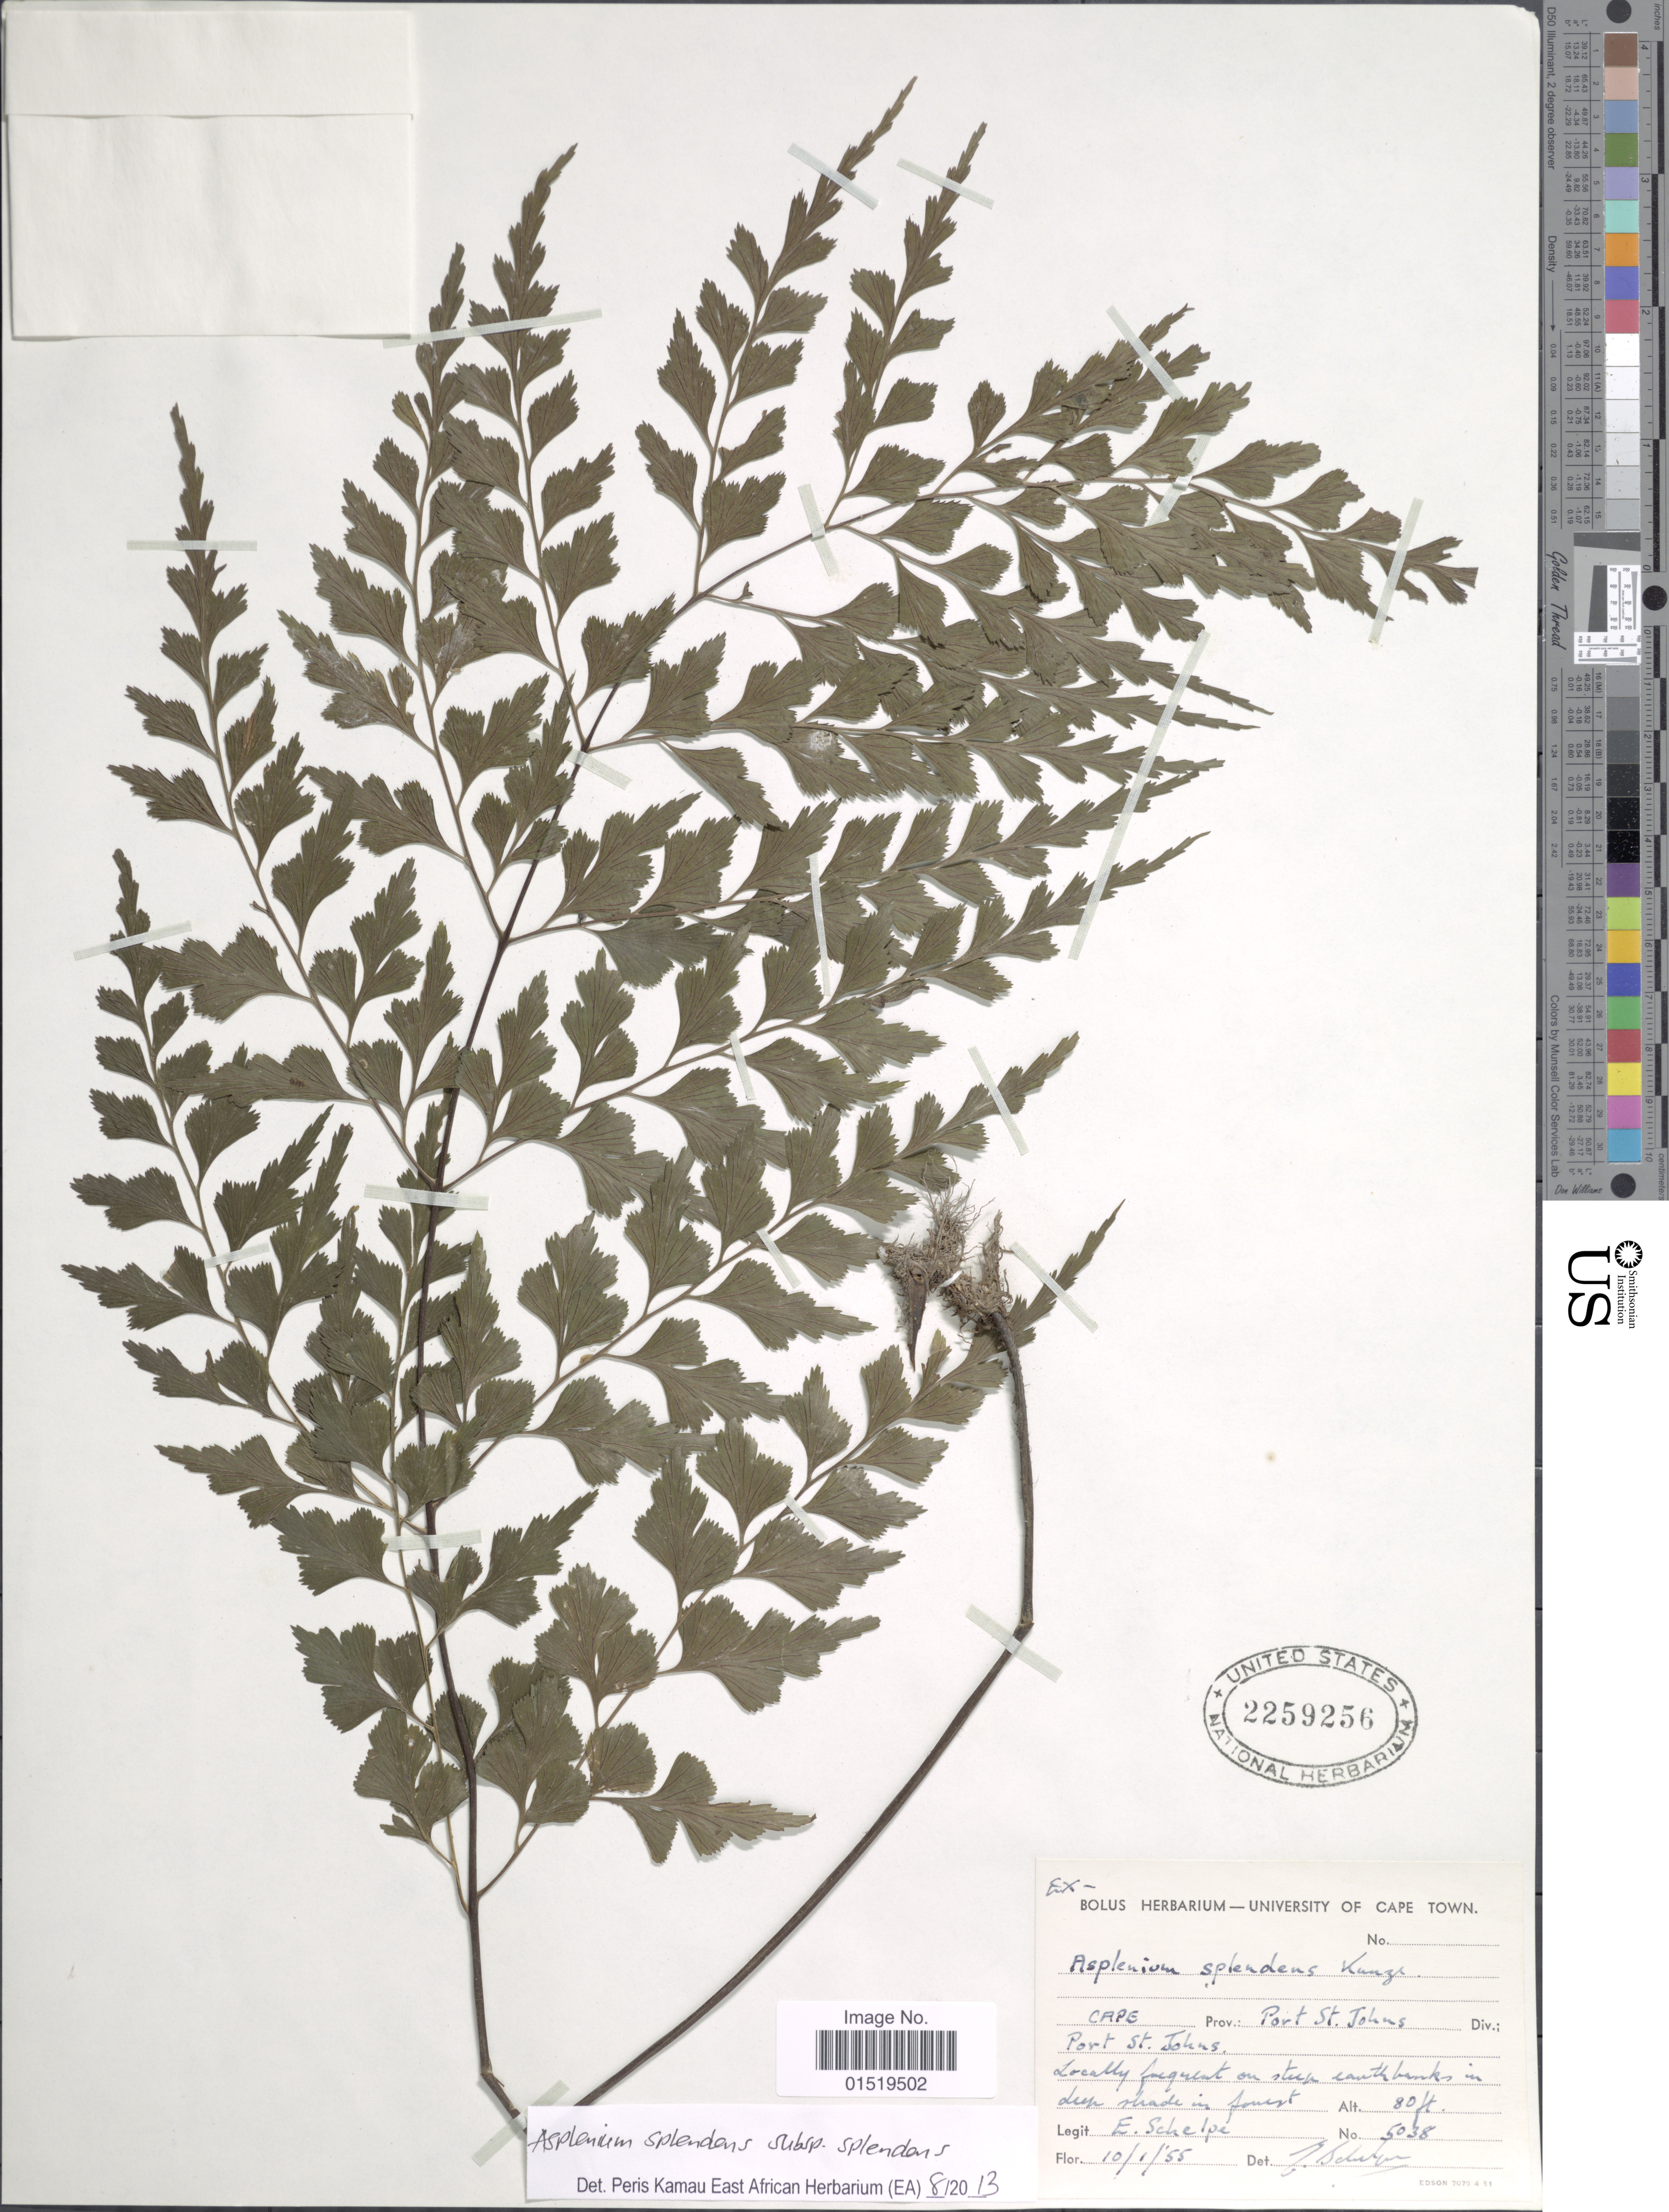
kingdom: Plantae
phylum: Tracheophyta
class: Polypodiopsida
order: Polypodiales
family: Aspleniaceae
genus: Asplenium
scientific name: Asplenium splendens subsp. splendens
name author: Kunze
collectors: E. A. C. L. E. Schelpe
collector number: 5038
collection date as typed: Transcribed d/m/y: 10/1/55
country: South Africa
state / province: Eastern Cape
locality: Cape. Prov.: Port St. Johns. Div.: Port St. Johns.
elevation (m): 24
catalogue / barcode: US 2259256